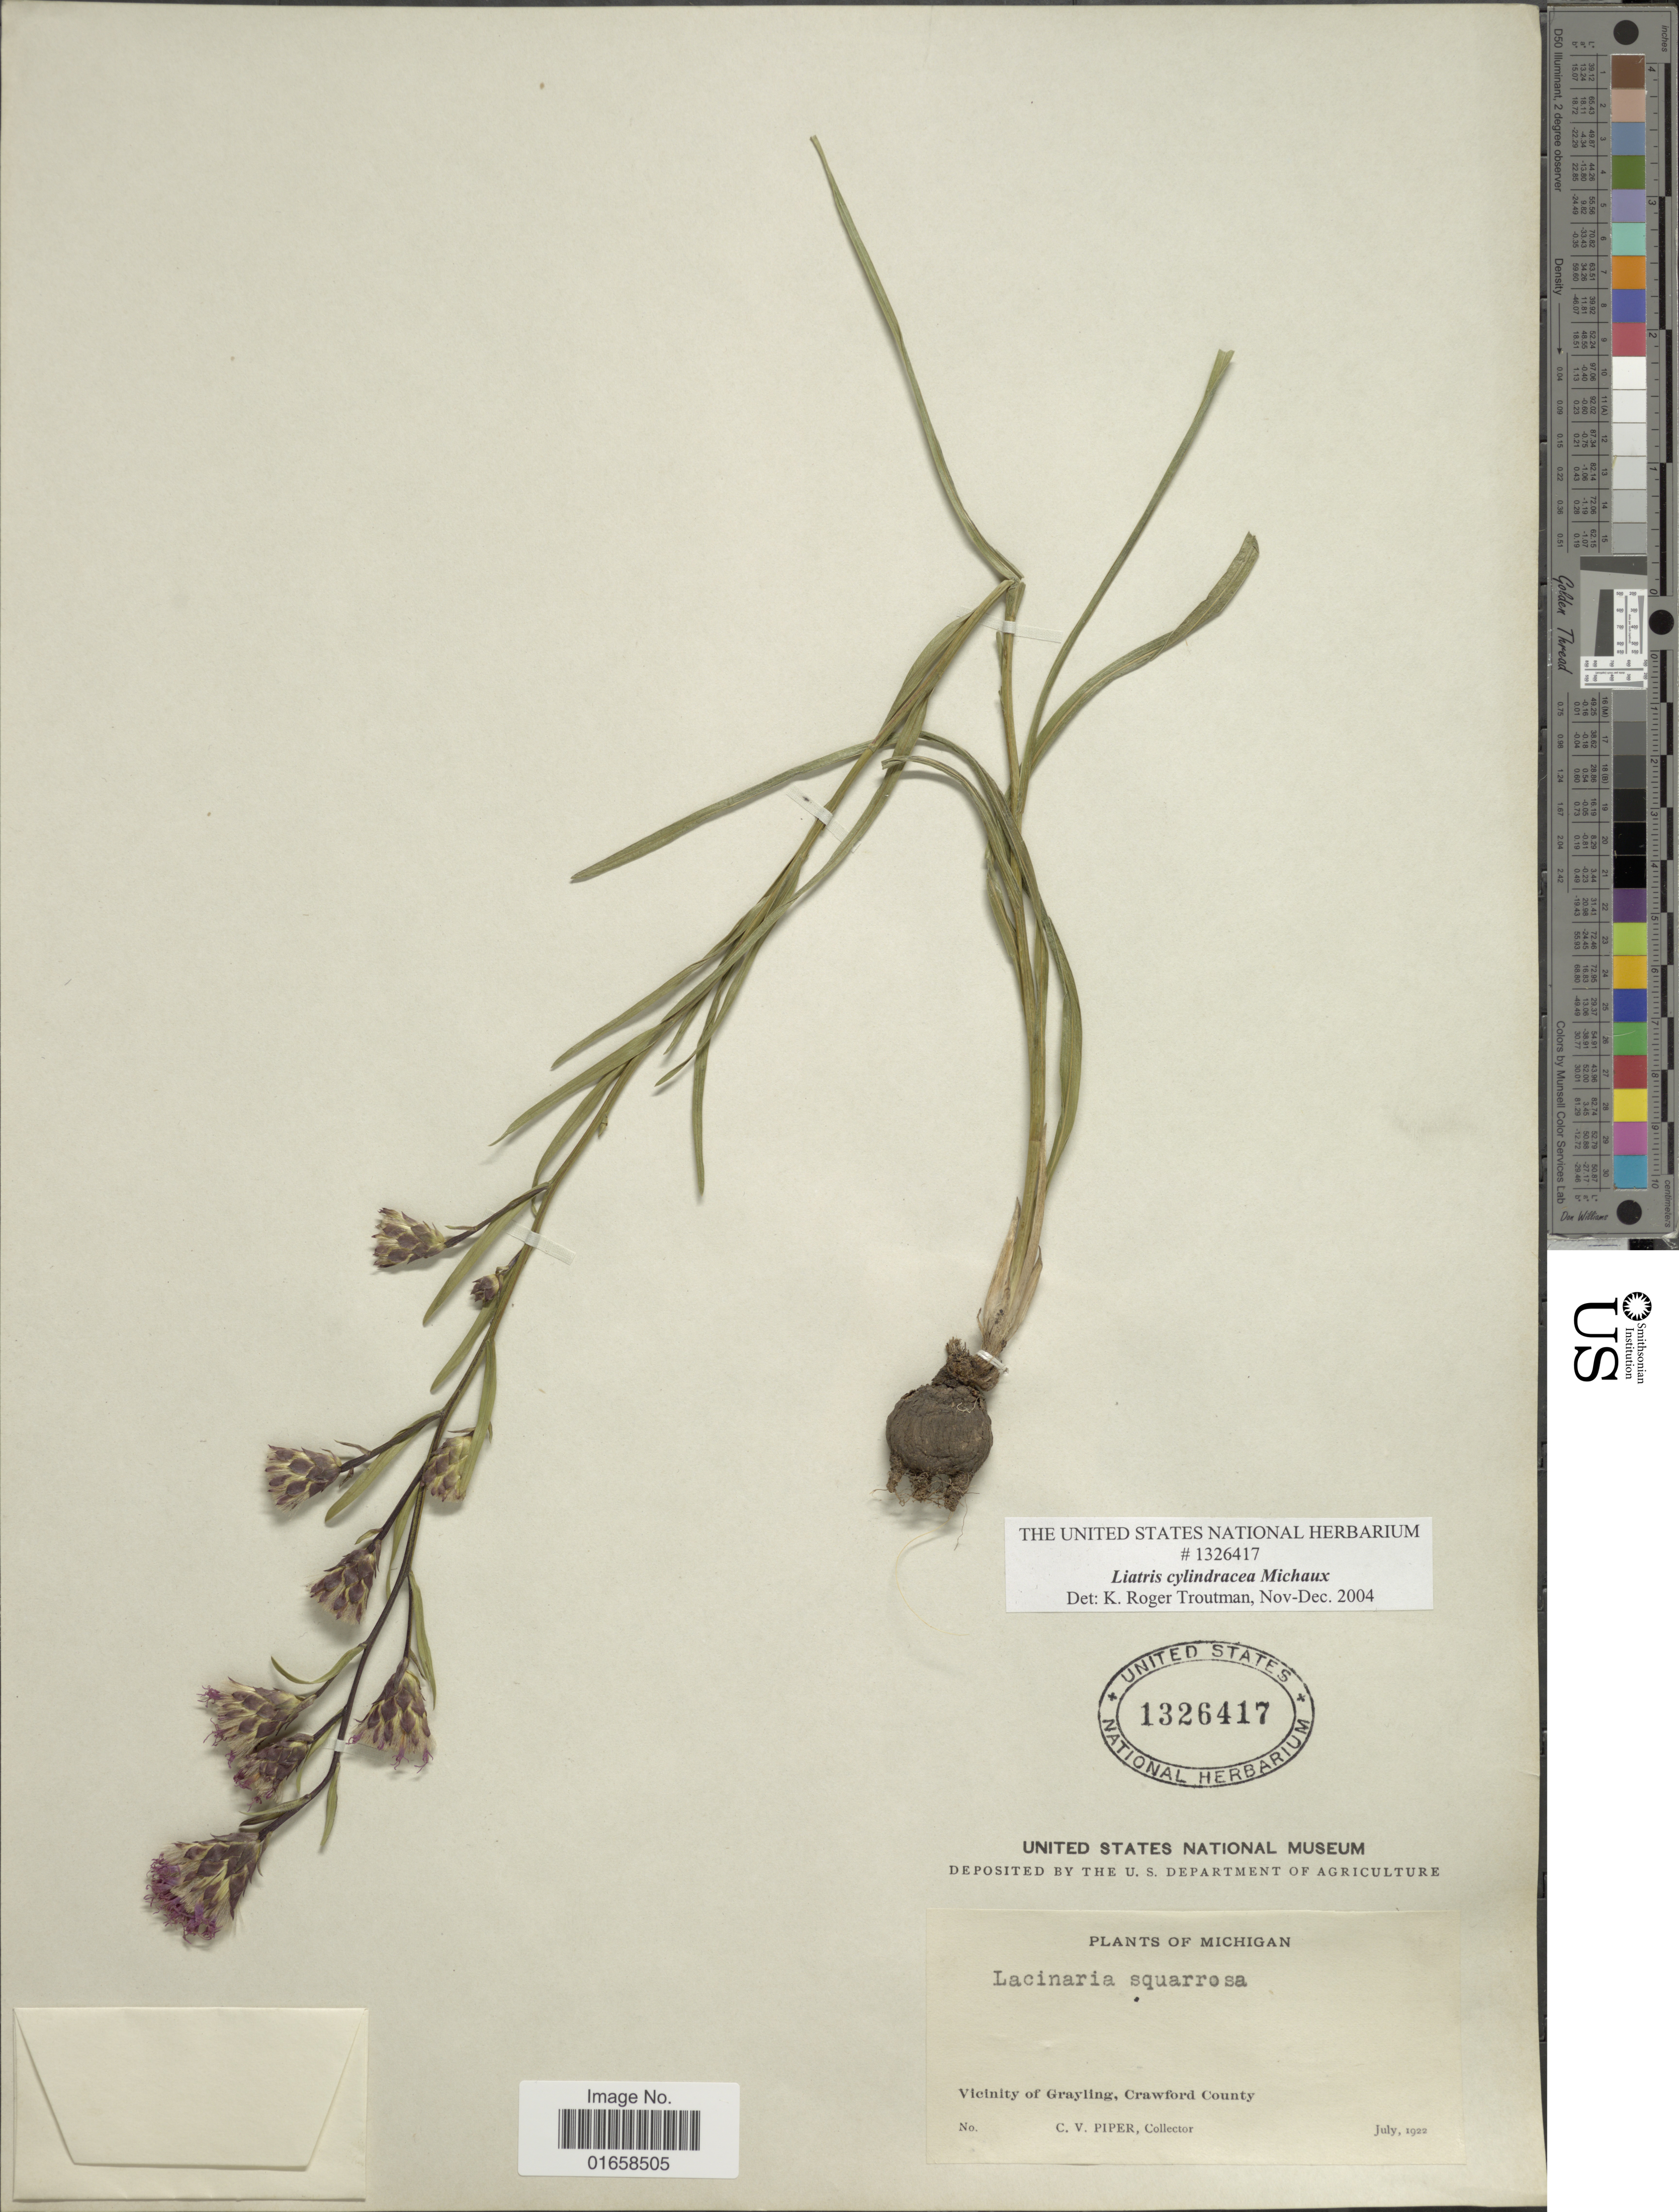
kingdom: Plantae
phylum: Tracheophyta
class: Magnoliopsida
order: Asterales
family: Asteraceae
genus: Liatris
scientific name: Liatris cylindracea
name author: Michaux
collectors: C. V. Piper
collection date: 1922-07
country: United States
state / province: Michigan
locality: Vicinity of Grayling, Crawford County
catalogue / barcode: US 1326417